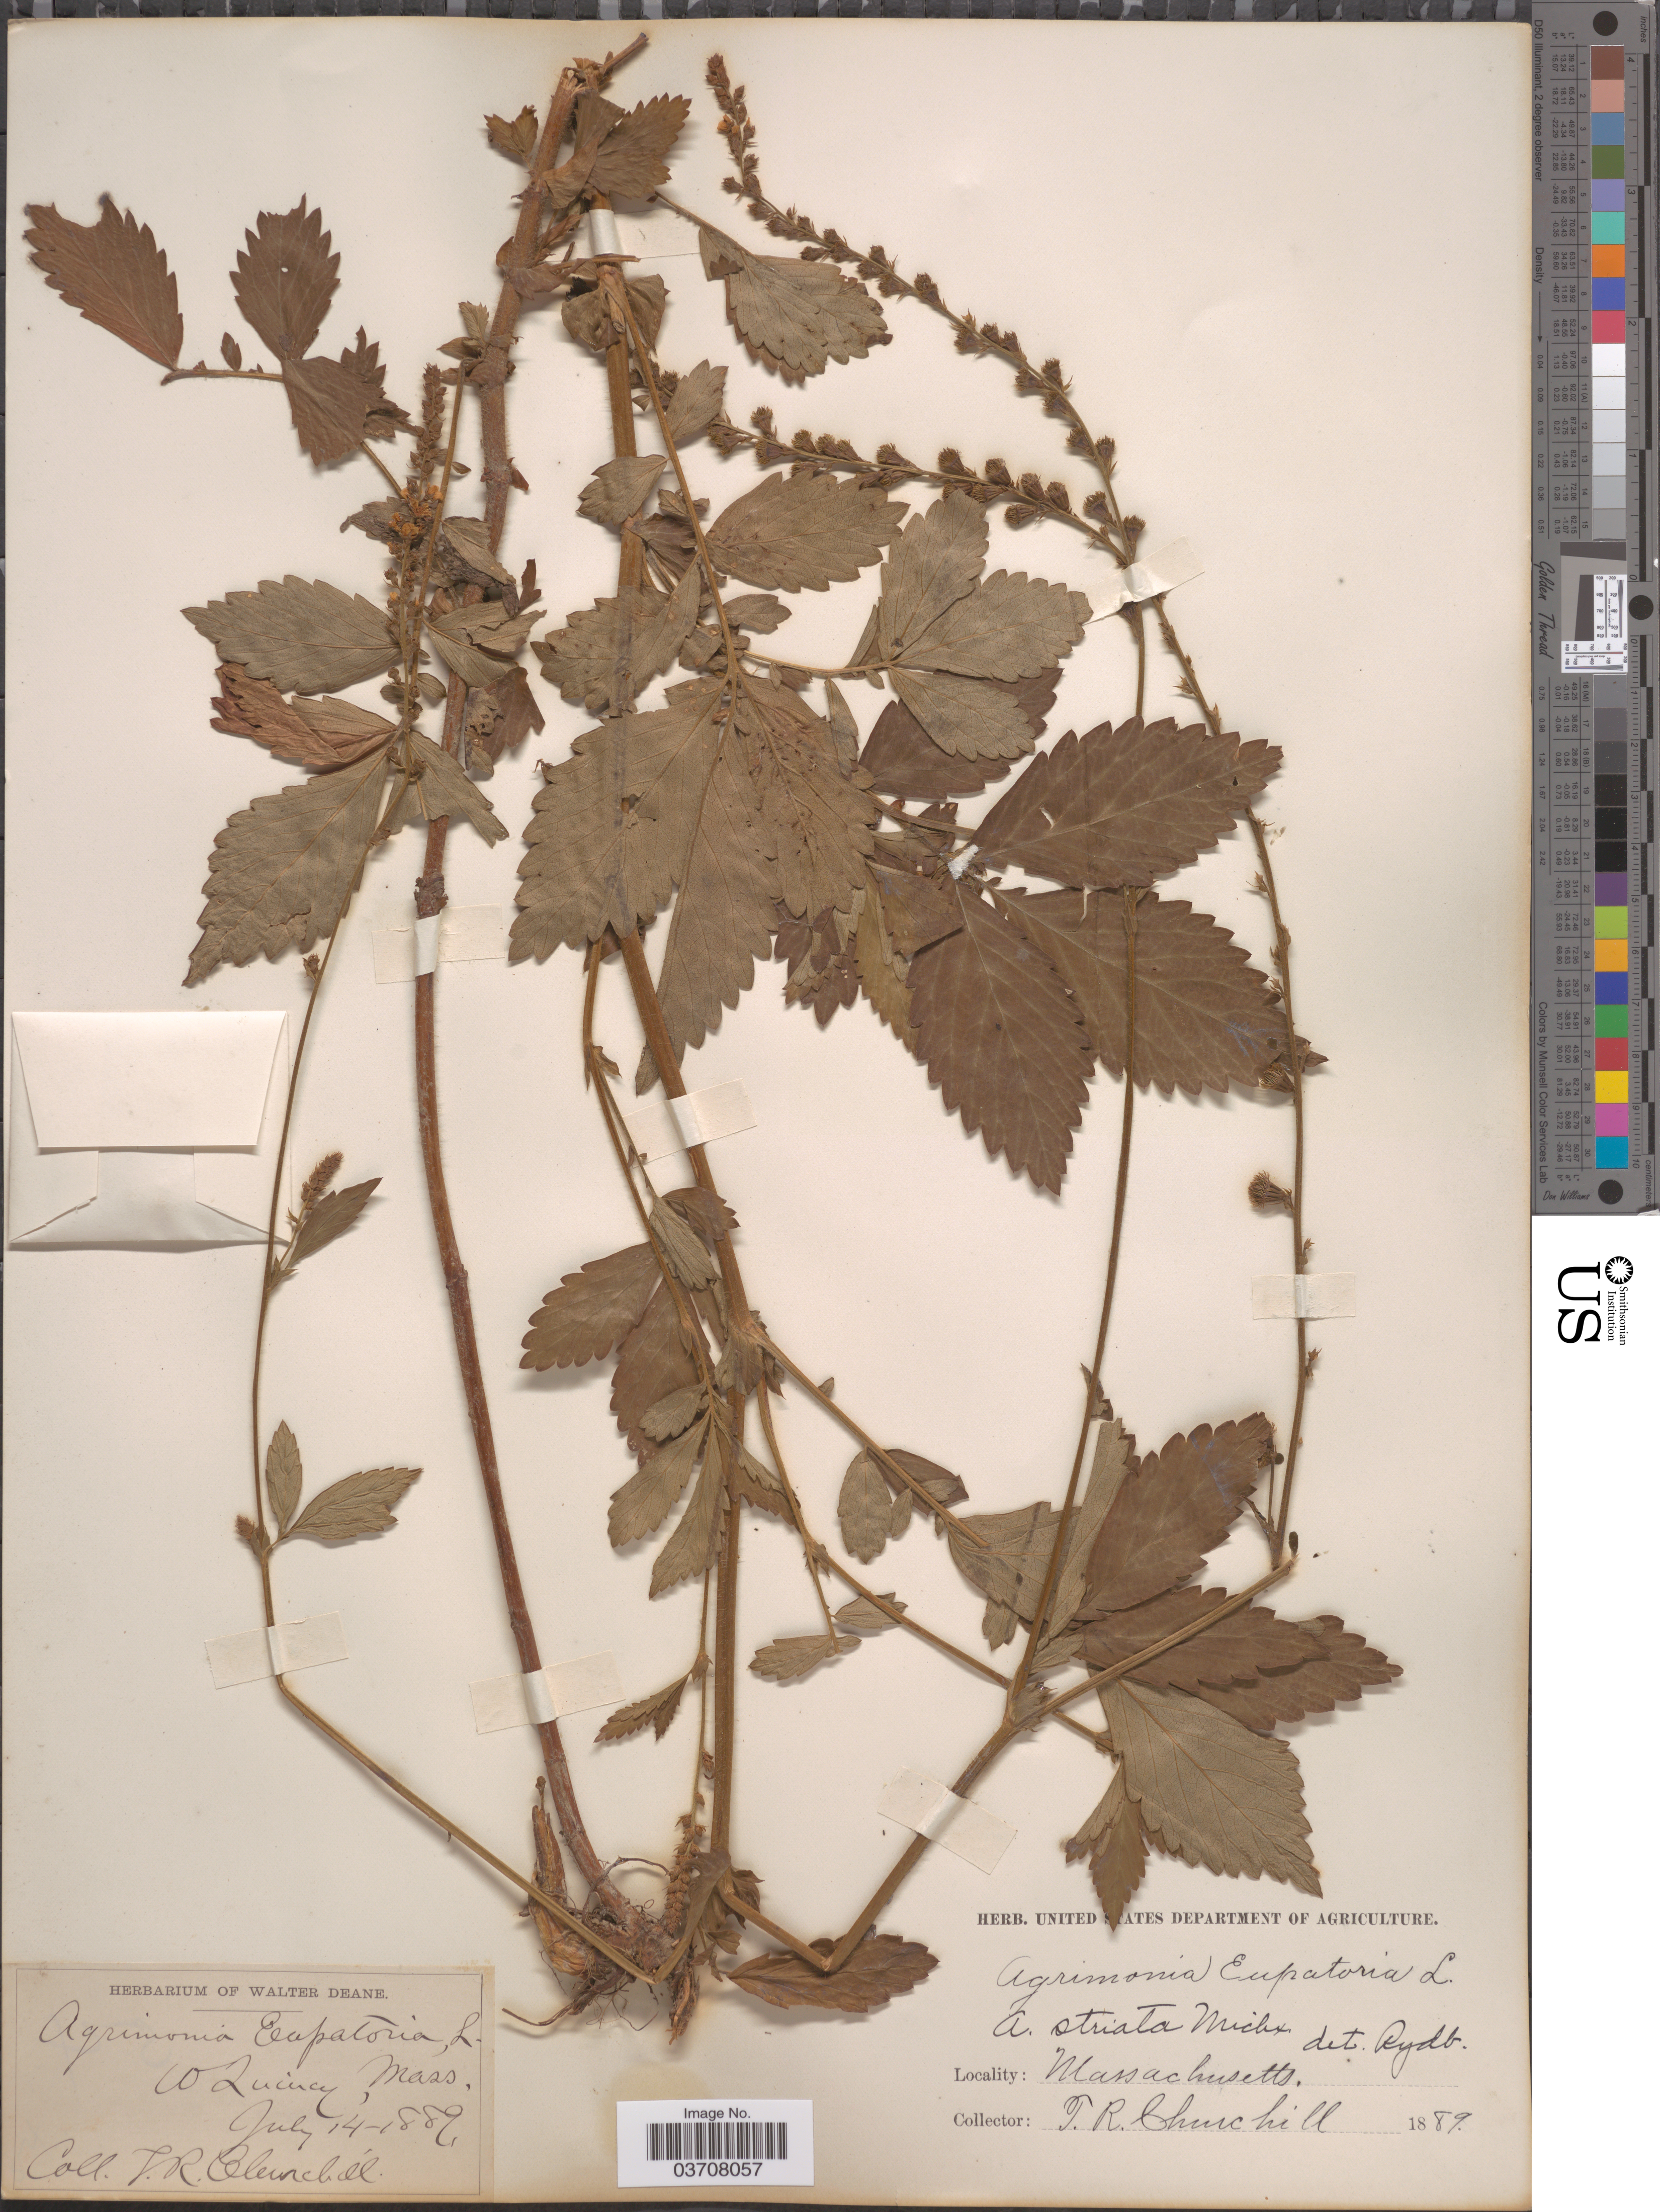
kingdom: Plantae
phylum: Tracheophyta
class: Magnoliopsida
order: Rosales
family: Rosaceae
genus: Agrimonia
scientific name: Agrimonia striata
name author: Michx.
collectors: T. Churchill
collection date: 1889-07-14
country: United States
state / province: Massachusetts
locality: Quincy.